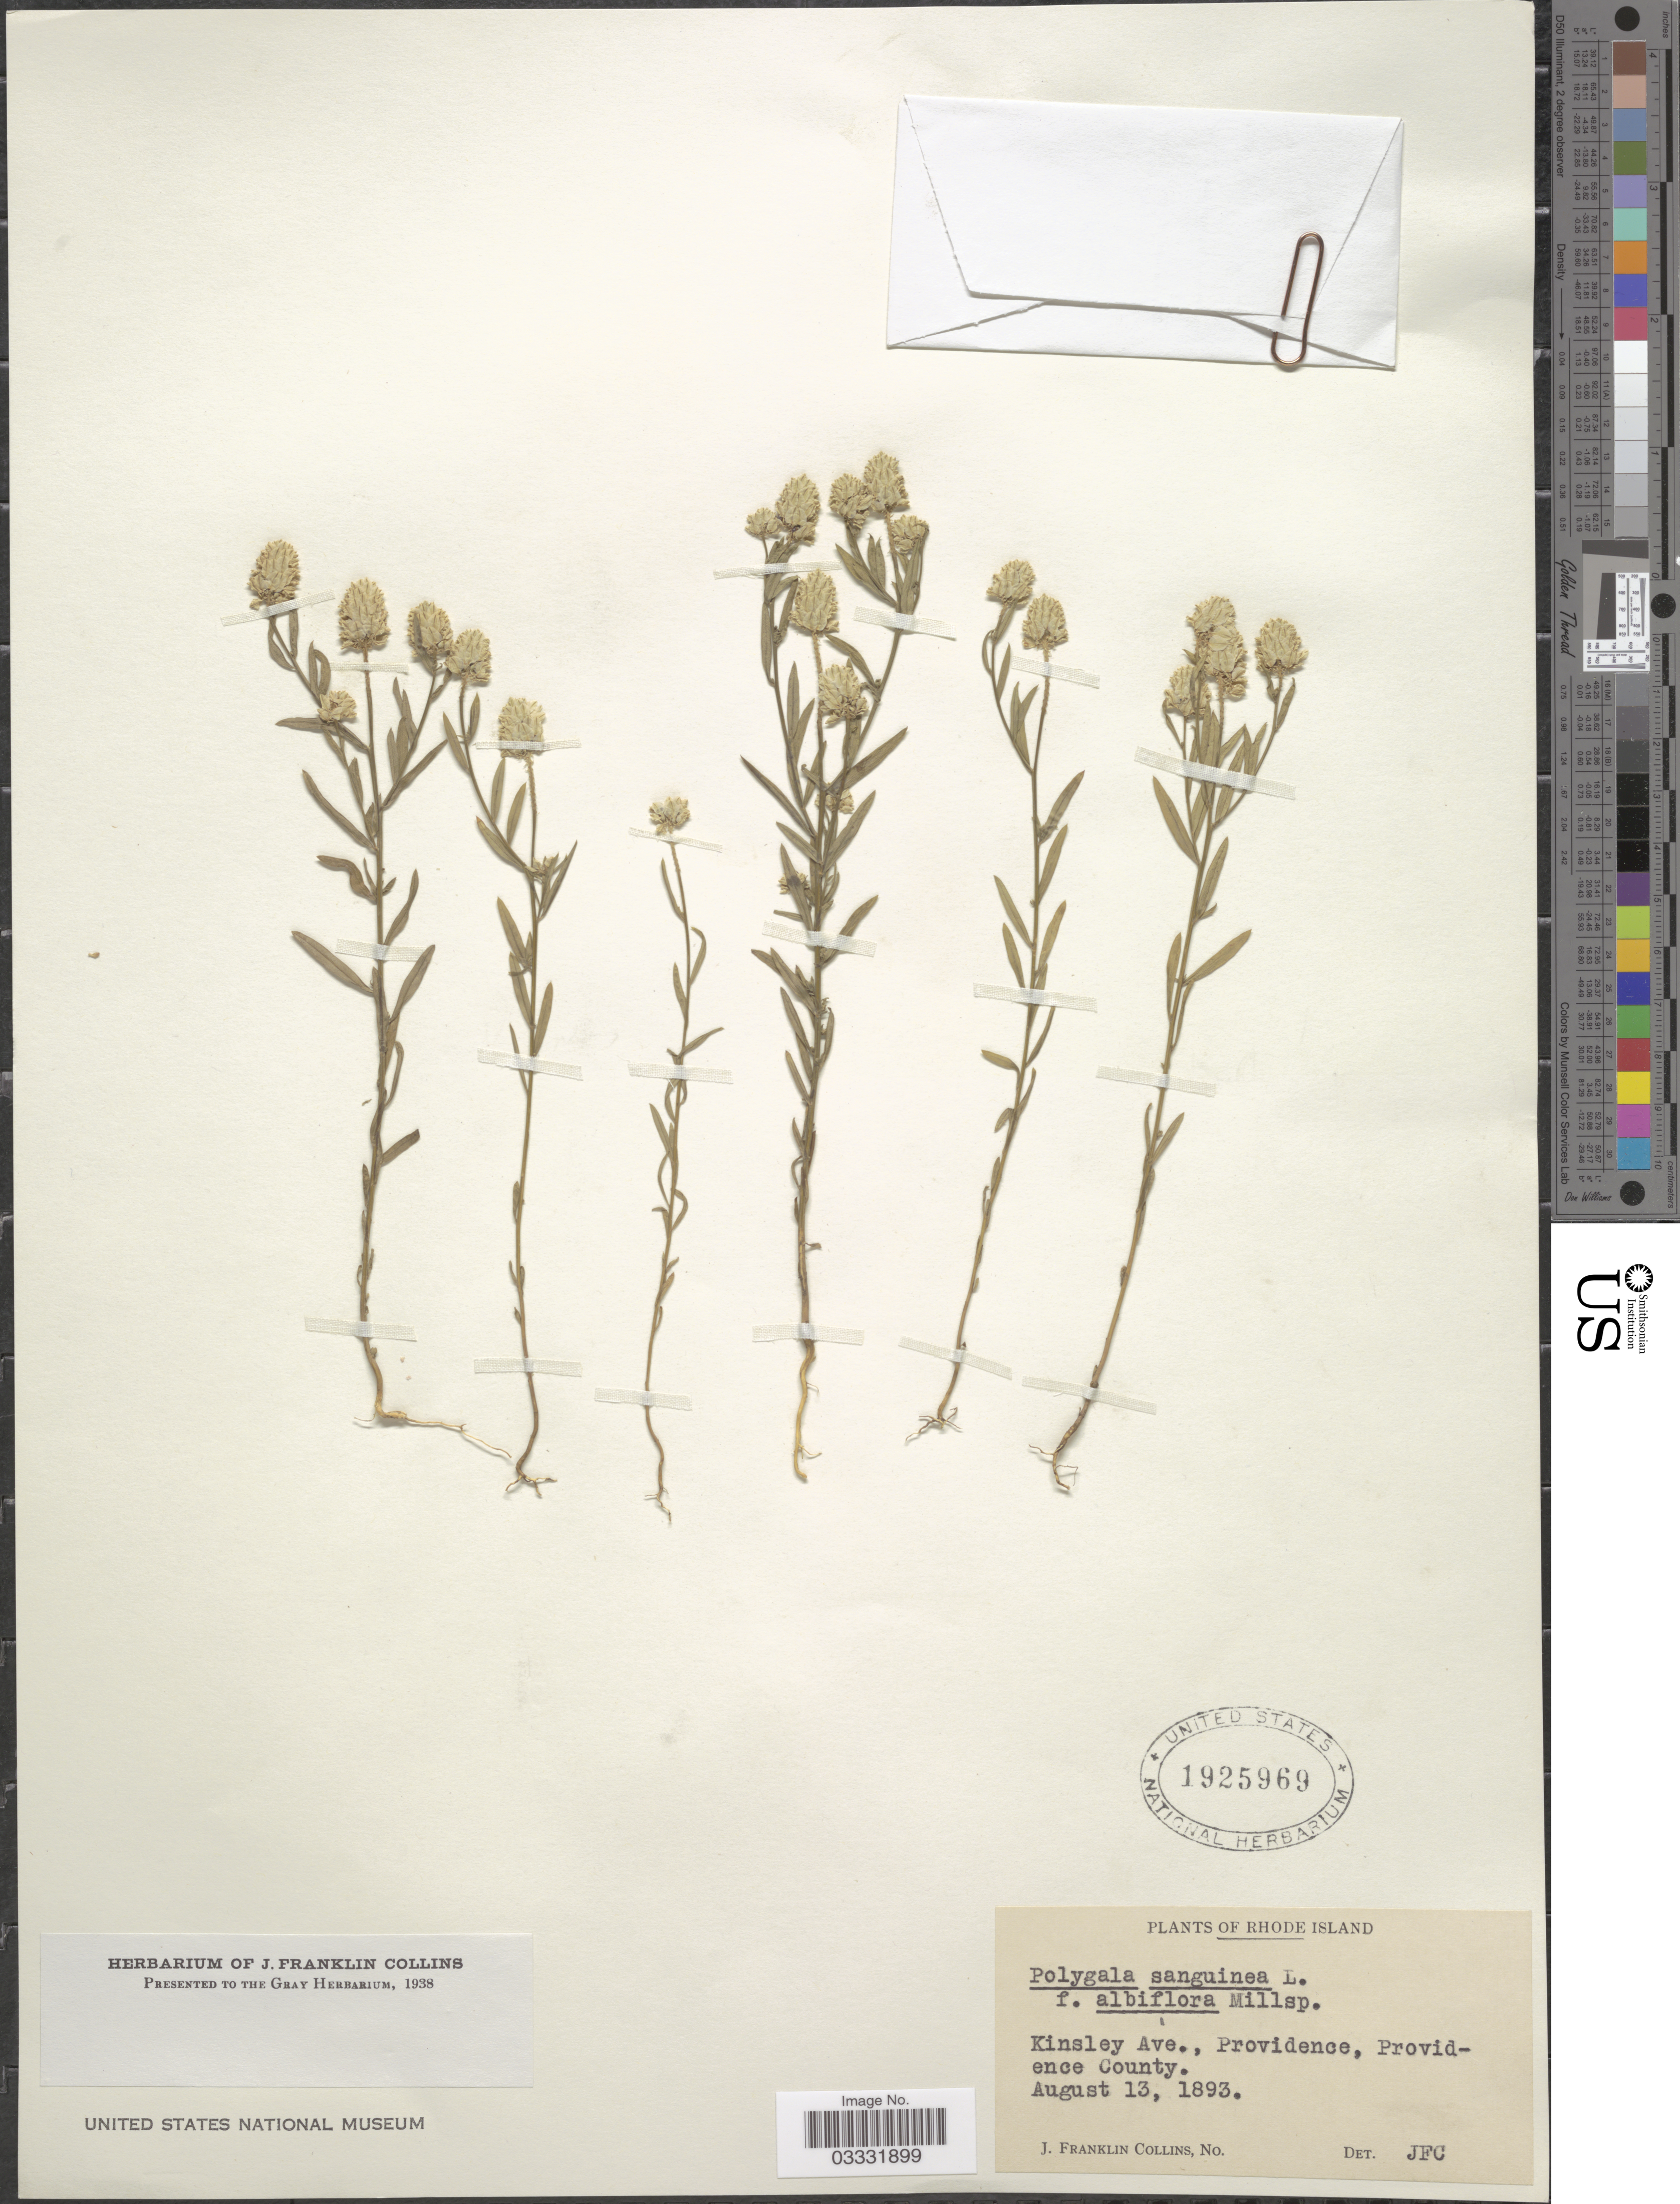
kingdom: Plantae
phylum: Tracheophyta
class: Magnoliopsida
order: Fabales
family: Polygalaceae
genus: Polygala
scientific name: Polygala sanguinea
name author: L.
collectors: J. Collins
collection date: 1893-08-13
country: United States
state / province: Rhode Island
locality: Kinsley Ave., Providence, Providence County.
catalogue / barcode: US 1925969